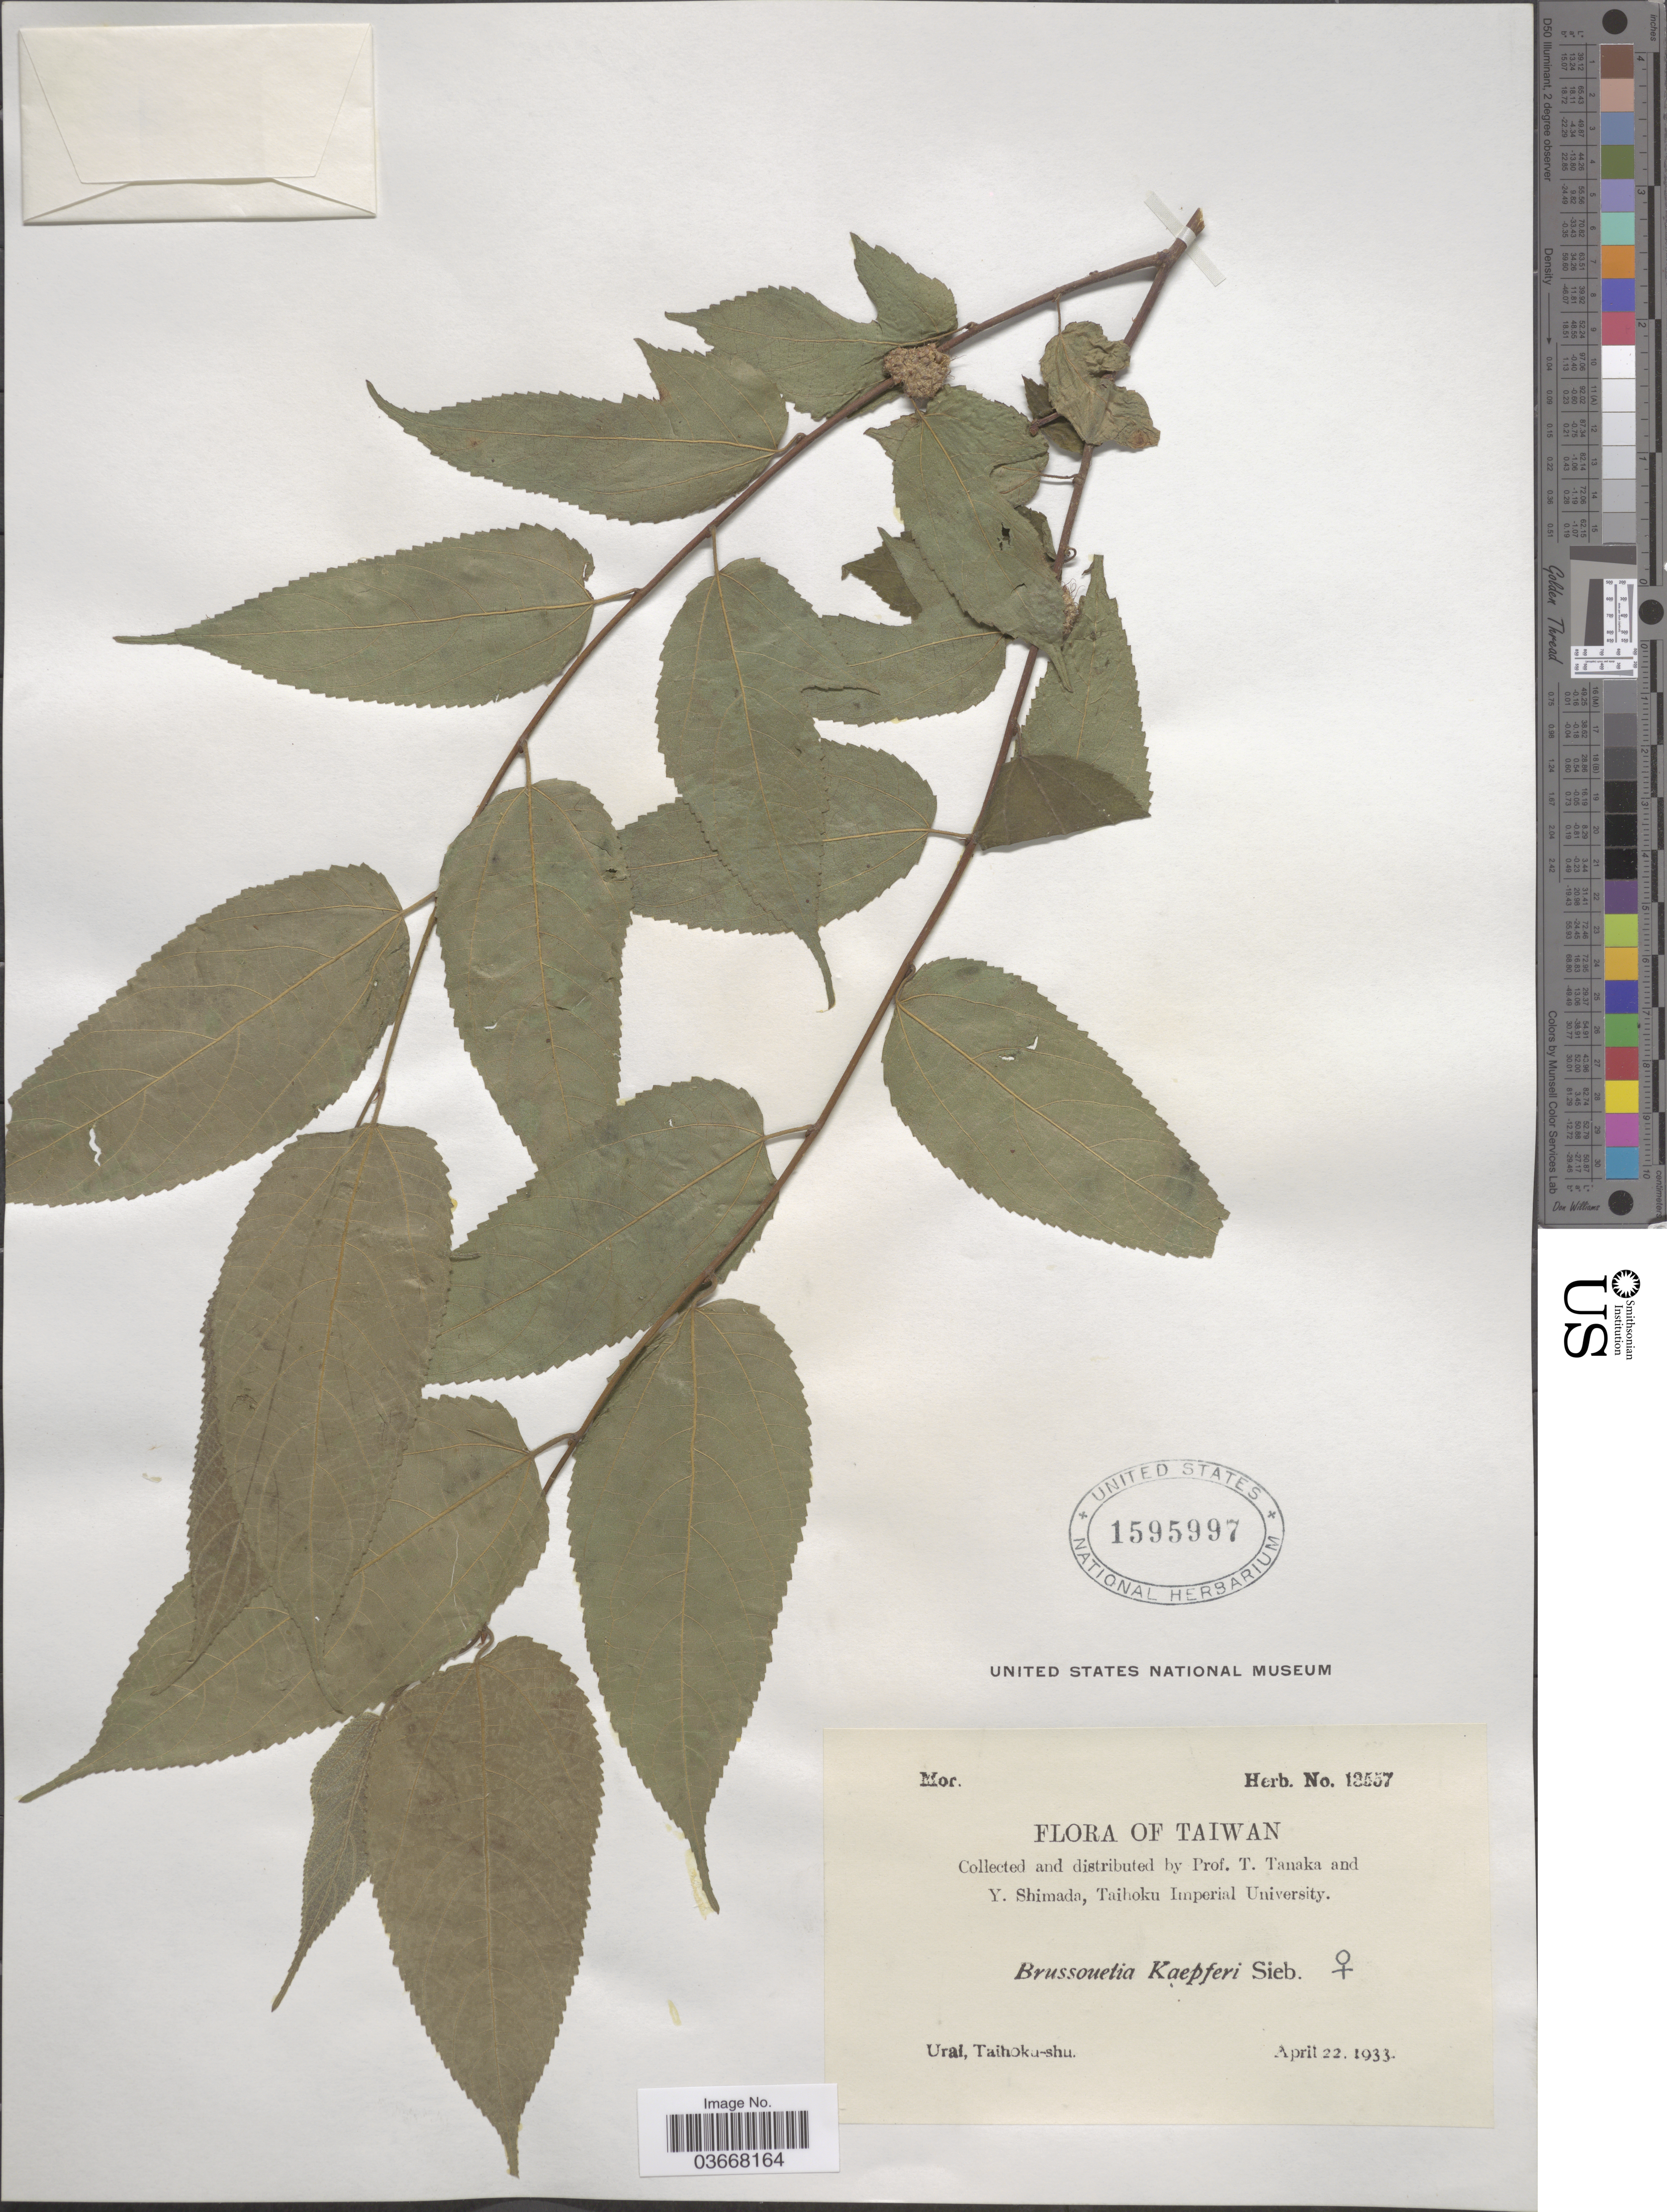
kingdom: Plantae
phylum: Tracheophyta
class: Magnoliopsida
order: Rosales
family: Moraceae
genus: Broussonetia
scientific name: Broussonetia kaempferi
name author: Siebold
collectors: T. Tanaka & Y. Shimada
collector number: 13557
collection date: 1933-04-22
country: Taiwan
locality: Urai, Taihoku-shu.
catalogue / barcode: US 1595997